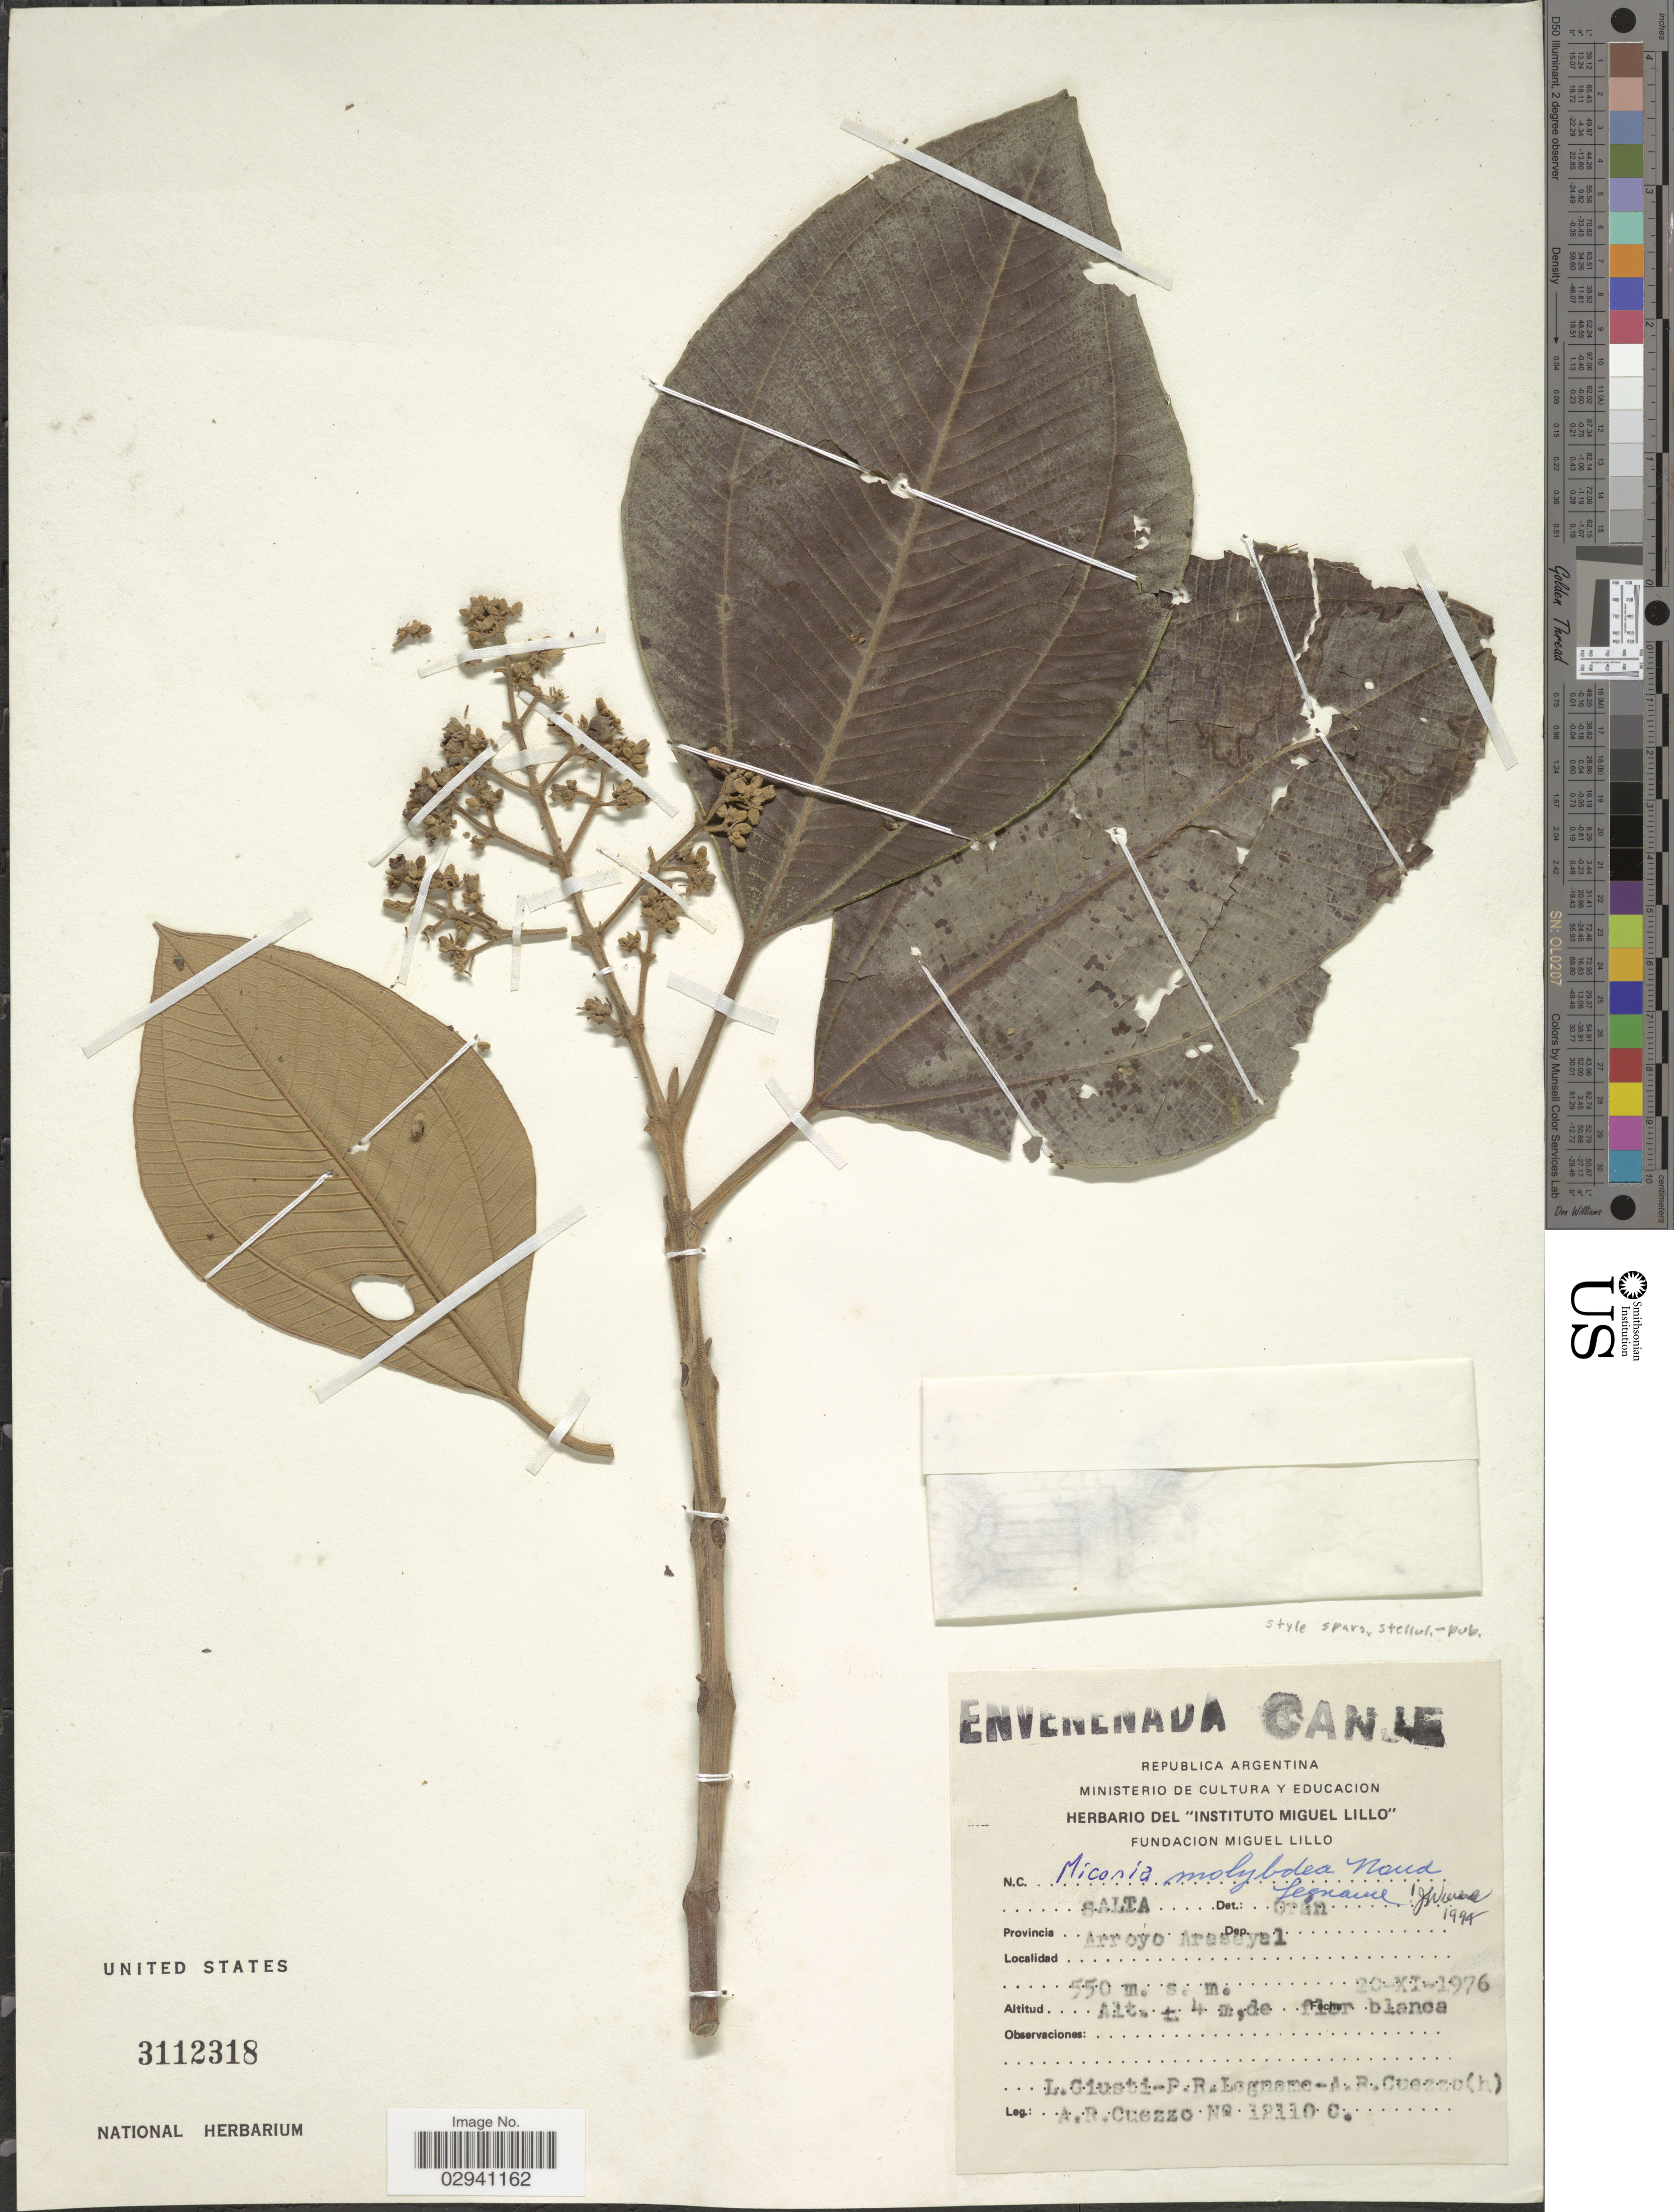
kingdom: Plantae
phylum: Tracheophyta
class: Magnoliopsida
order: Myrtales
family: Melastomataceae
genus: Miconia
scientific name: Miconia molybdea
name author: Naudin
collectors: L. Giusti, P. R. Legname, A. Cuezzo & A. Cuezzo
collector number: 12110C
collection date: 1976-11-20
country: Argentina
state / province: Salta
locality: Provincia Salta. Dep. Oran. Arroyo Arasayal.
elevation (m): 550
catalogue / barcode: US 3112318